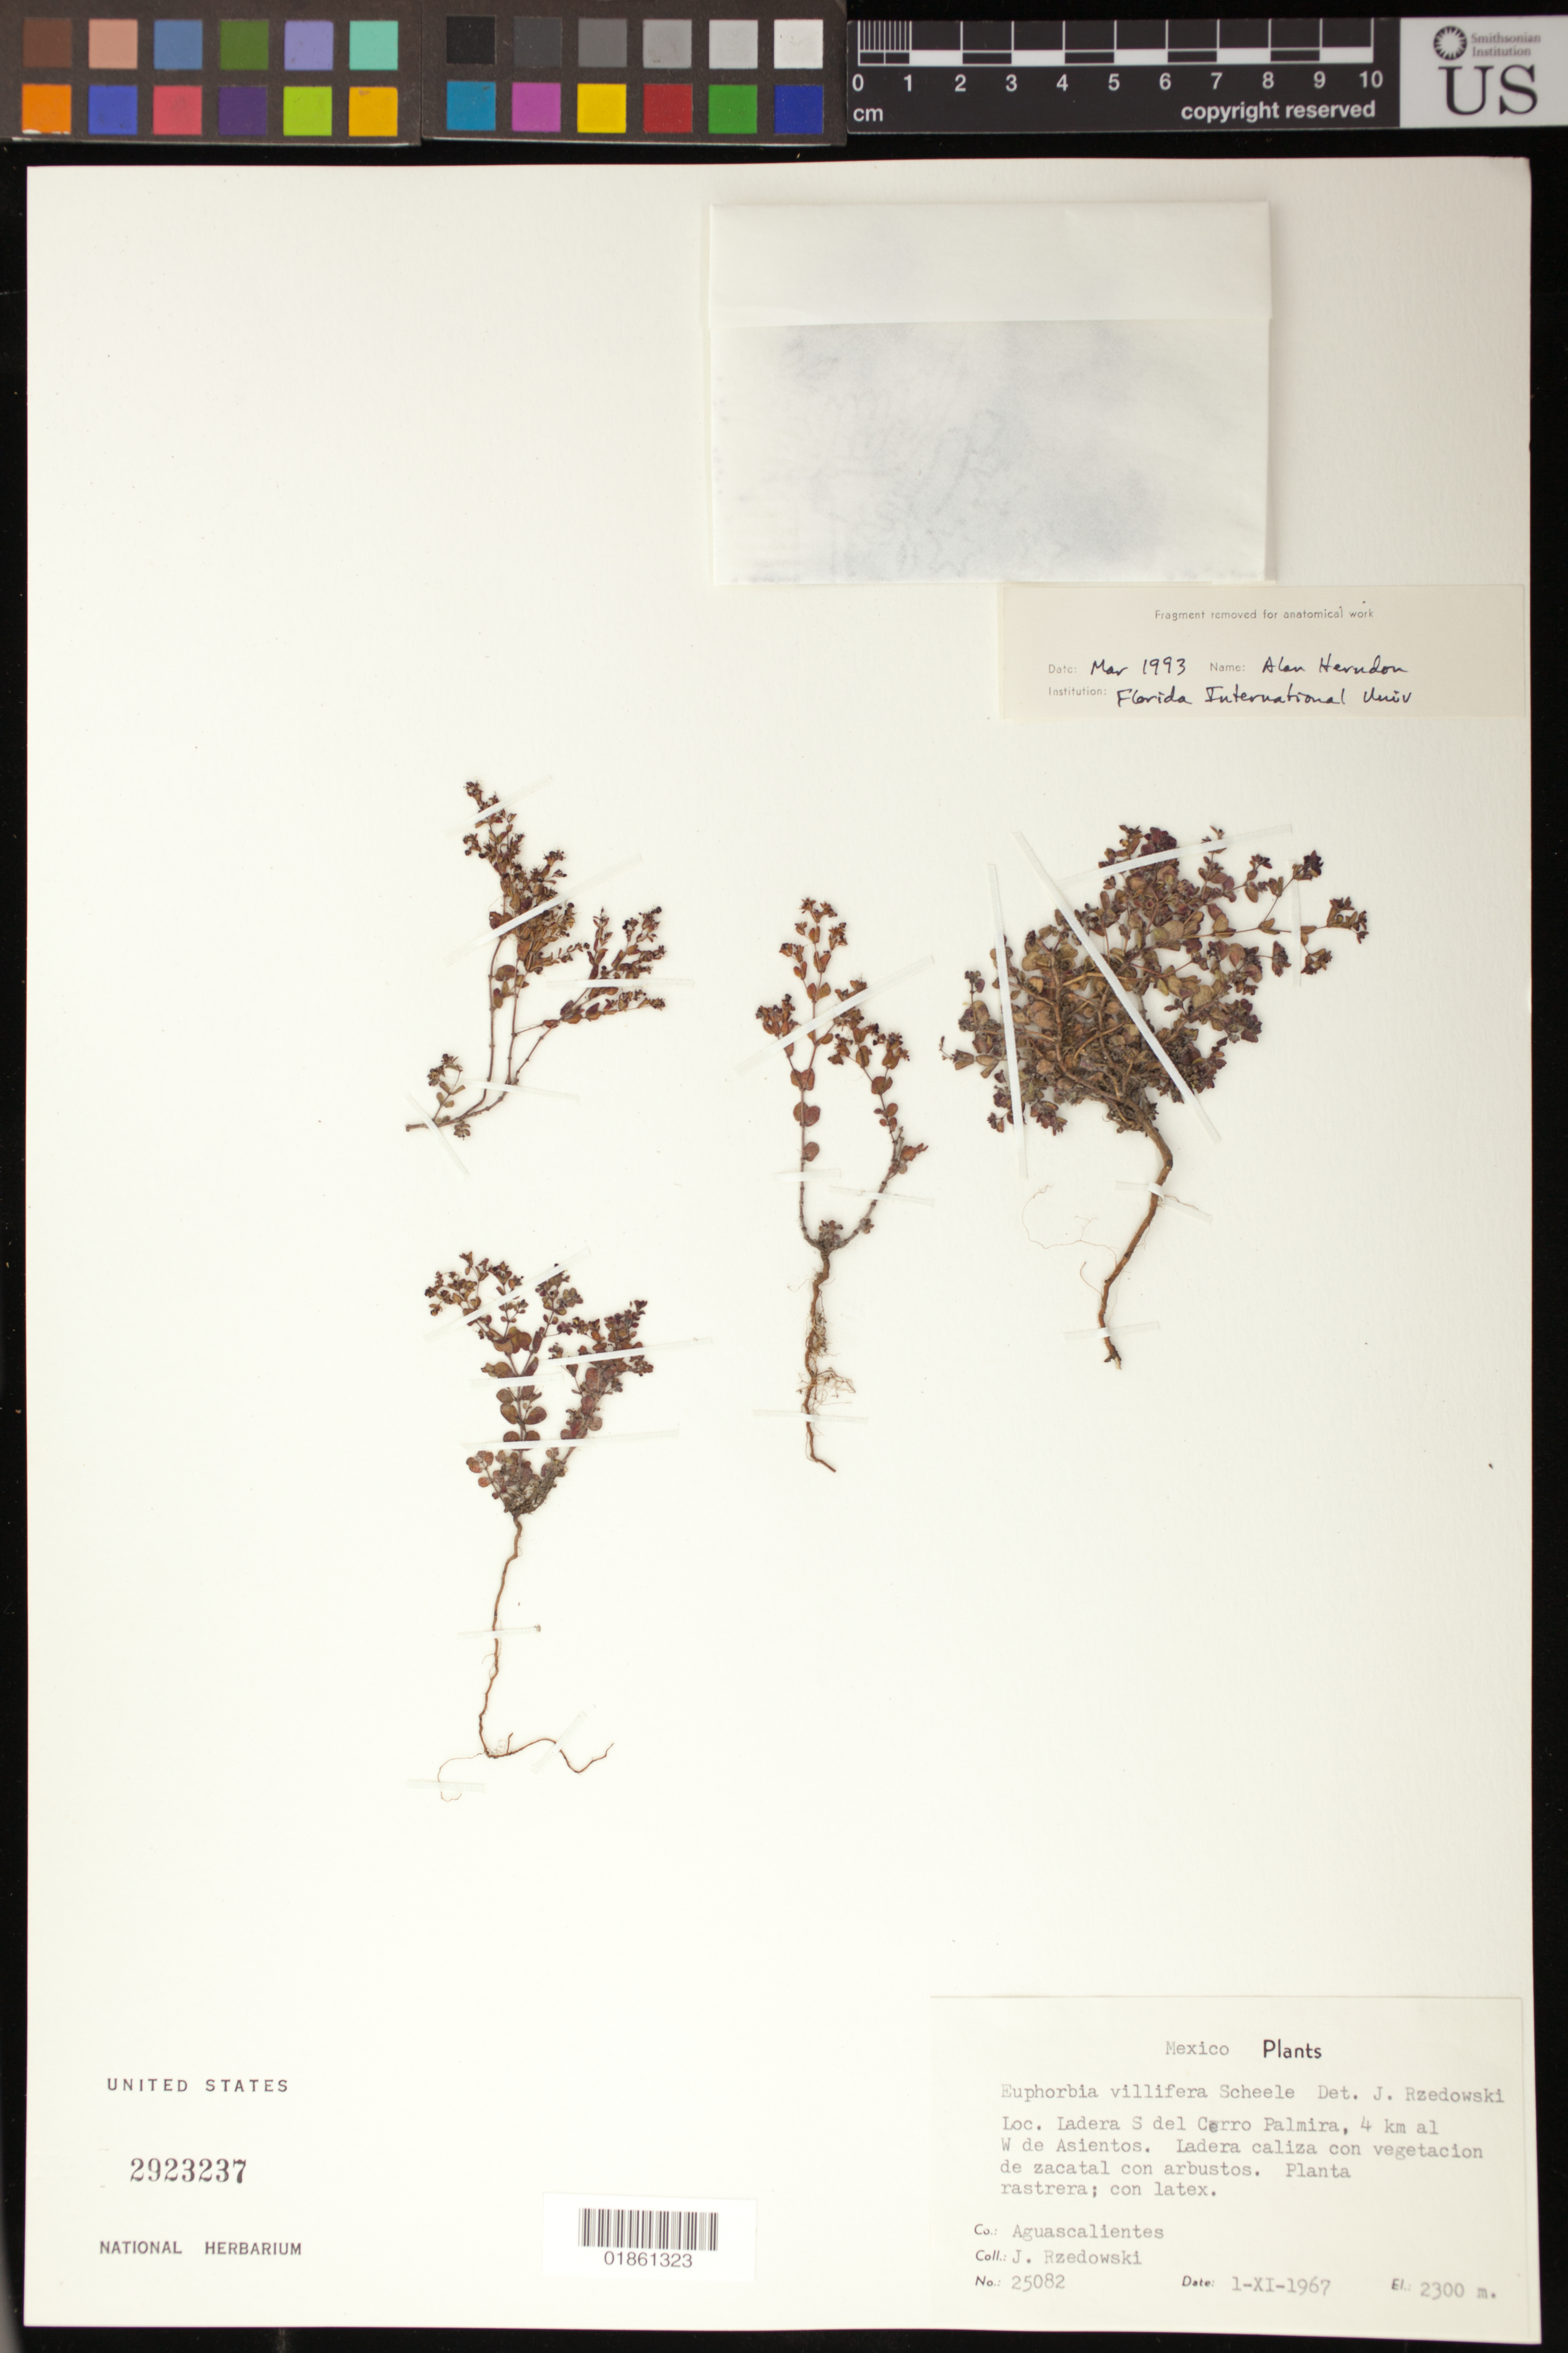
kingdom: Plantae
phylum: Tracheophyta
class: Magnoliopsida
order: Malpighiales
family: Euphorbiaceae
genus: Euphorbia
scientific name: Euphorbia villifera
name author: Scheele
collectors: J. Rzedoswki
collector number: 25082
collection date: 1967-11-01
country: Mexico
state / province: Aguascalientes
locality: Loc. Ladera S del Cerro Palmira, 4 km al W de Asientos.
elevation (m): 2300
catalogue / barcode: US 2923237